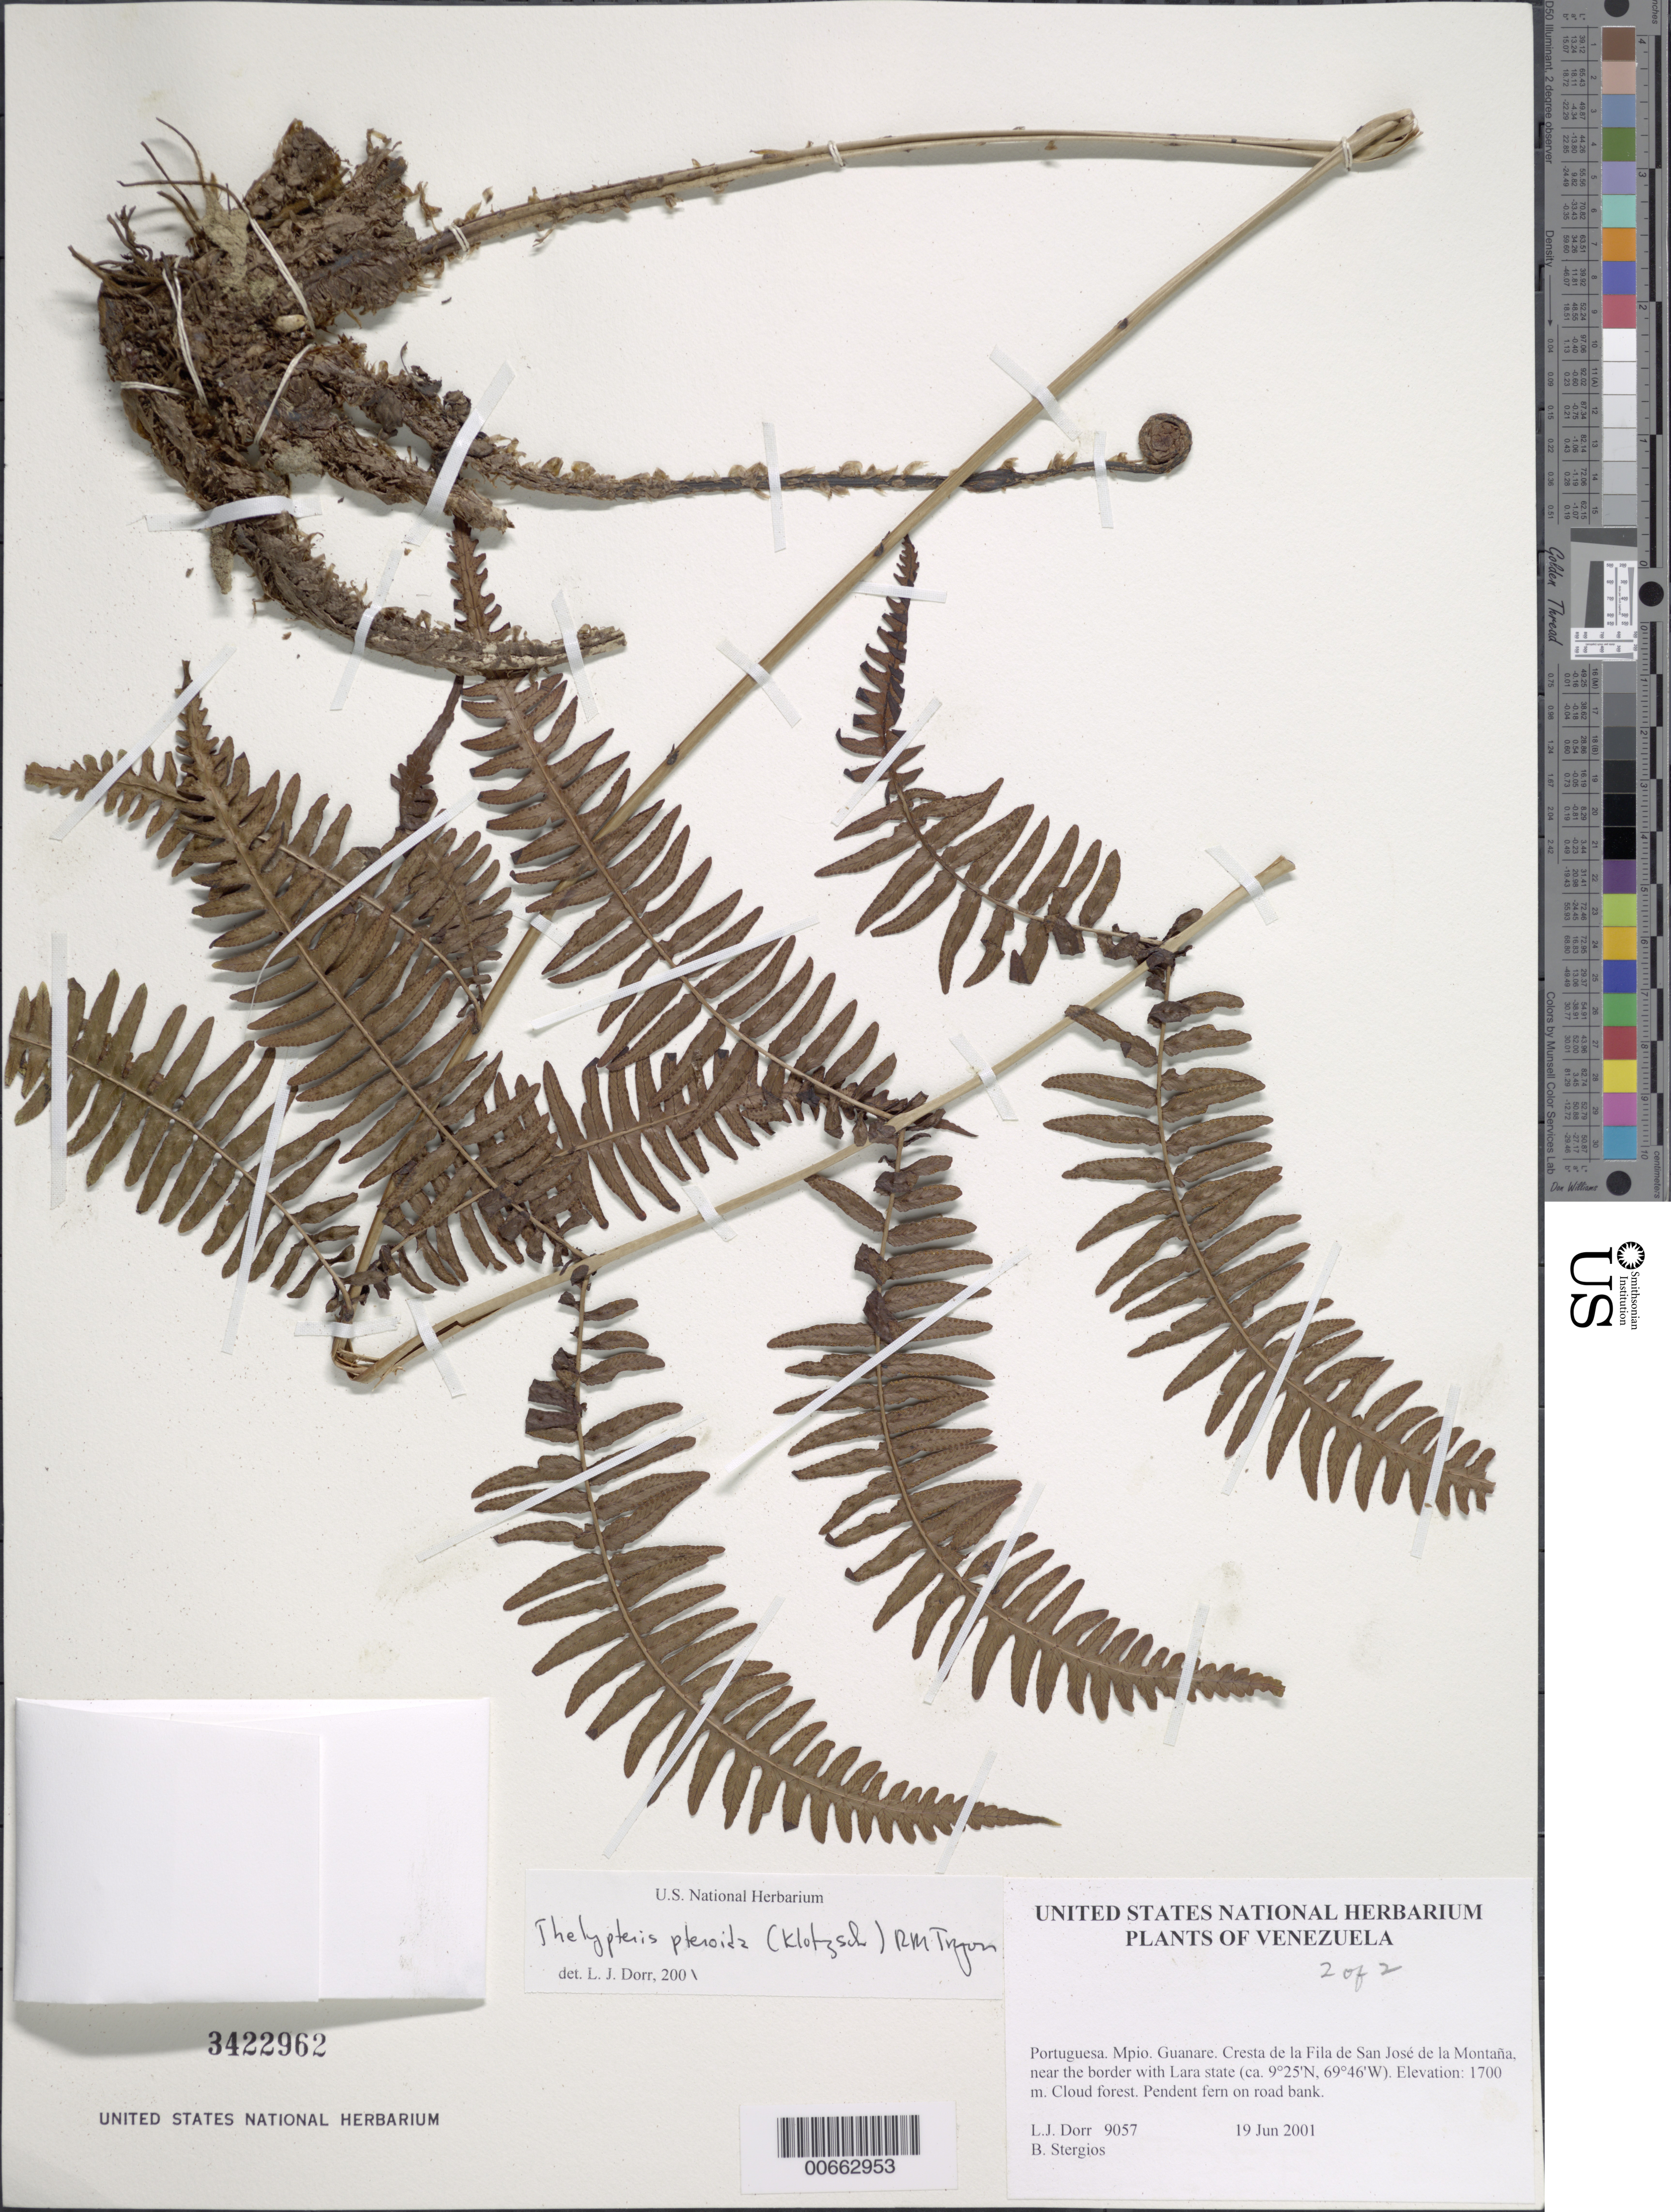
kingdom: Plantae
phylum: Tracheophyta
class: Polypodiopsida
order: Polypodiales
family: Thelypteridaceae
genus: Amauropelta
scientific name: Amauropelta pteroidea (Klotzsch) comb. nov., ined 2015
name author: (Klotzsch)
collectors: L. J. Dorr & B. G. Stergios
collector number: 9057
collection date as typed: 19 Jun 2001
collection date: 2001-06-19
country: Venezuela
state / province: Portuguesa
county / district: Guanare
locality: Cresta de la Fila de San José de la Montaña, near the border with Lara state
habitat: Cloud forest.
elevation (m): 1700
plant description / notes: PORT, UC, US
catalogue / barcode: US 3422962